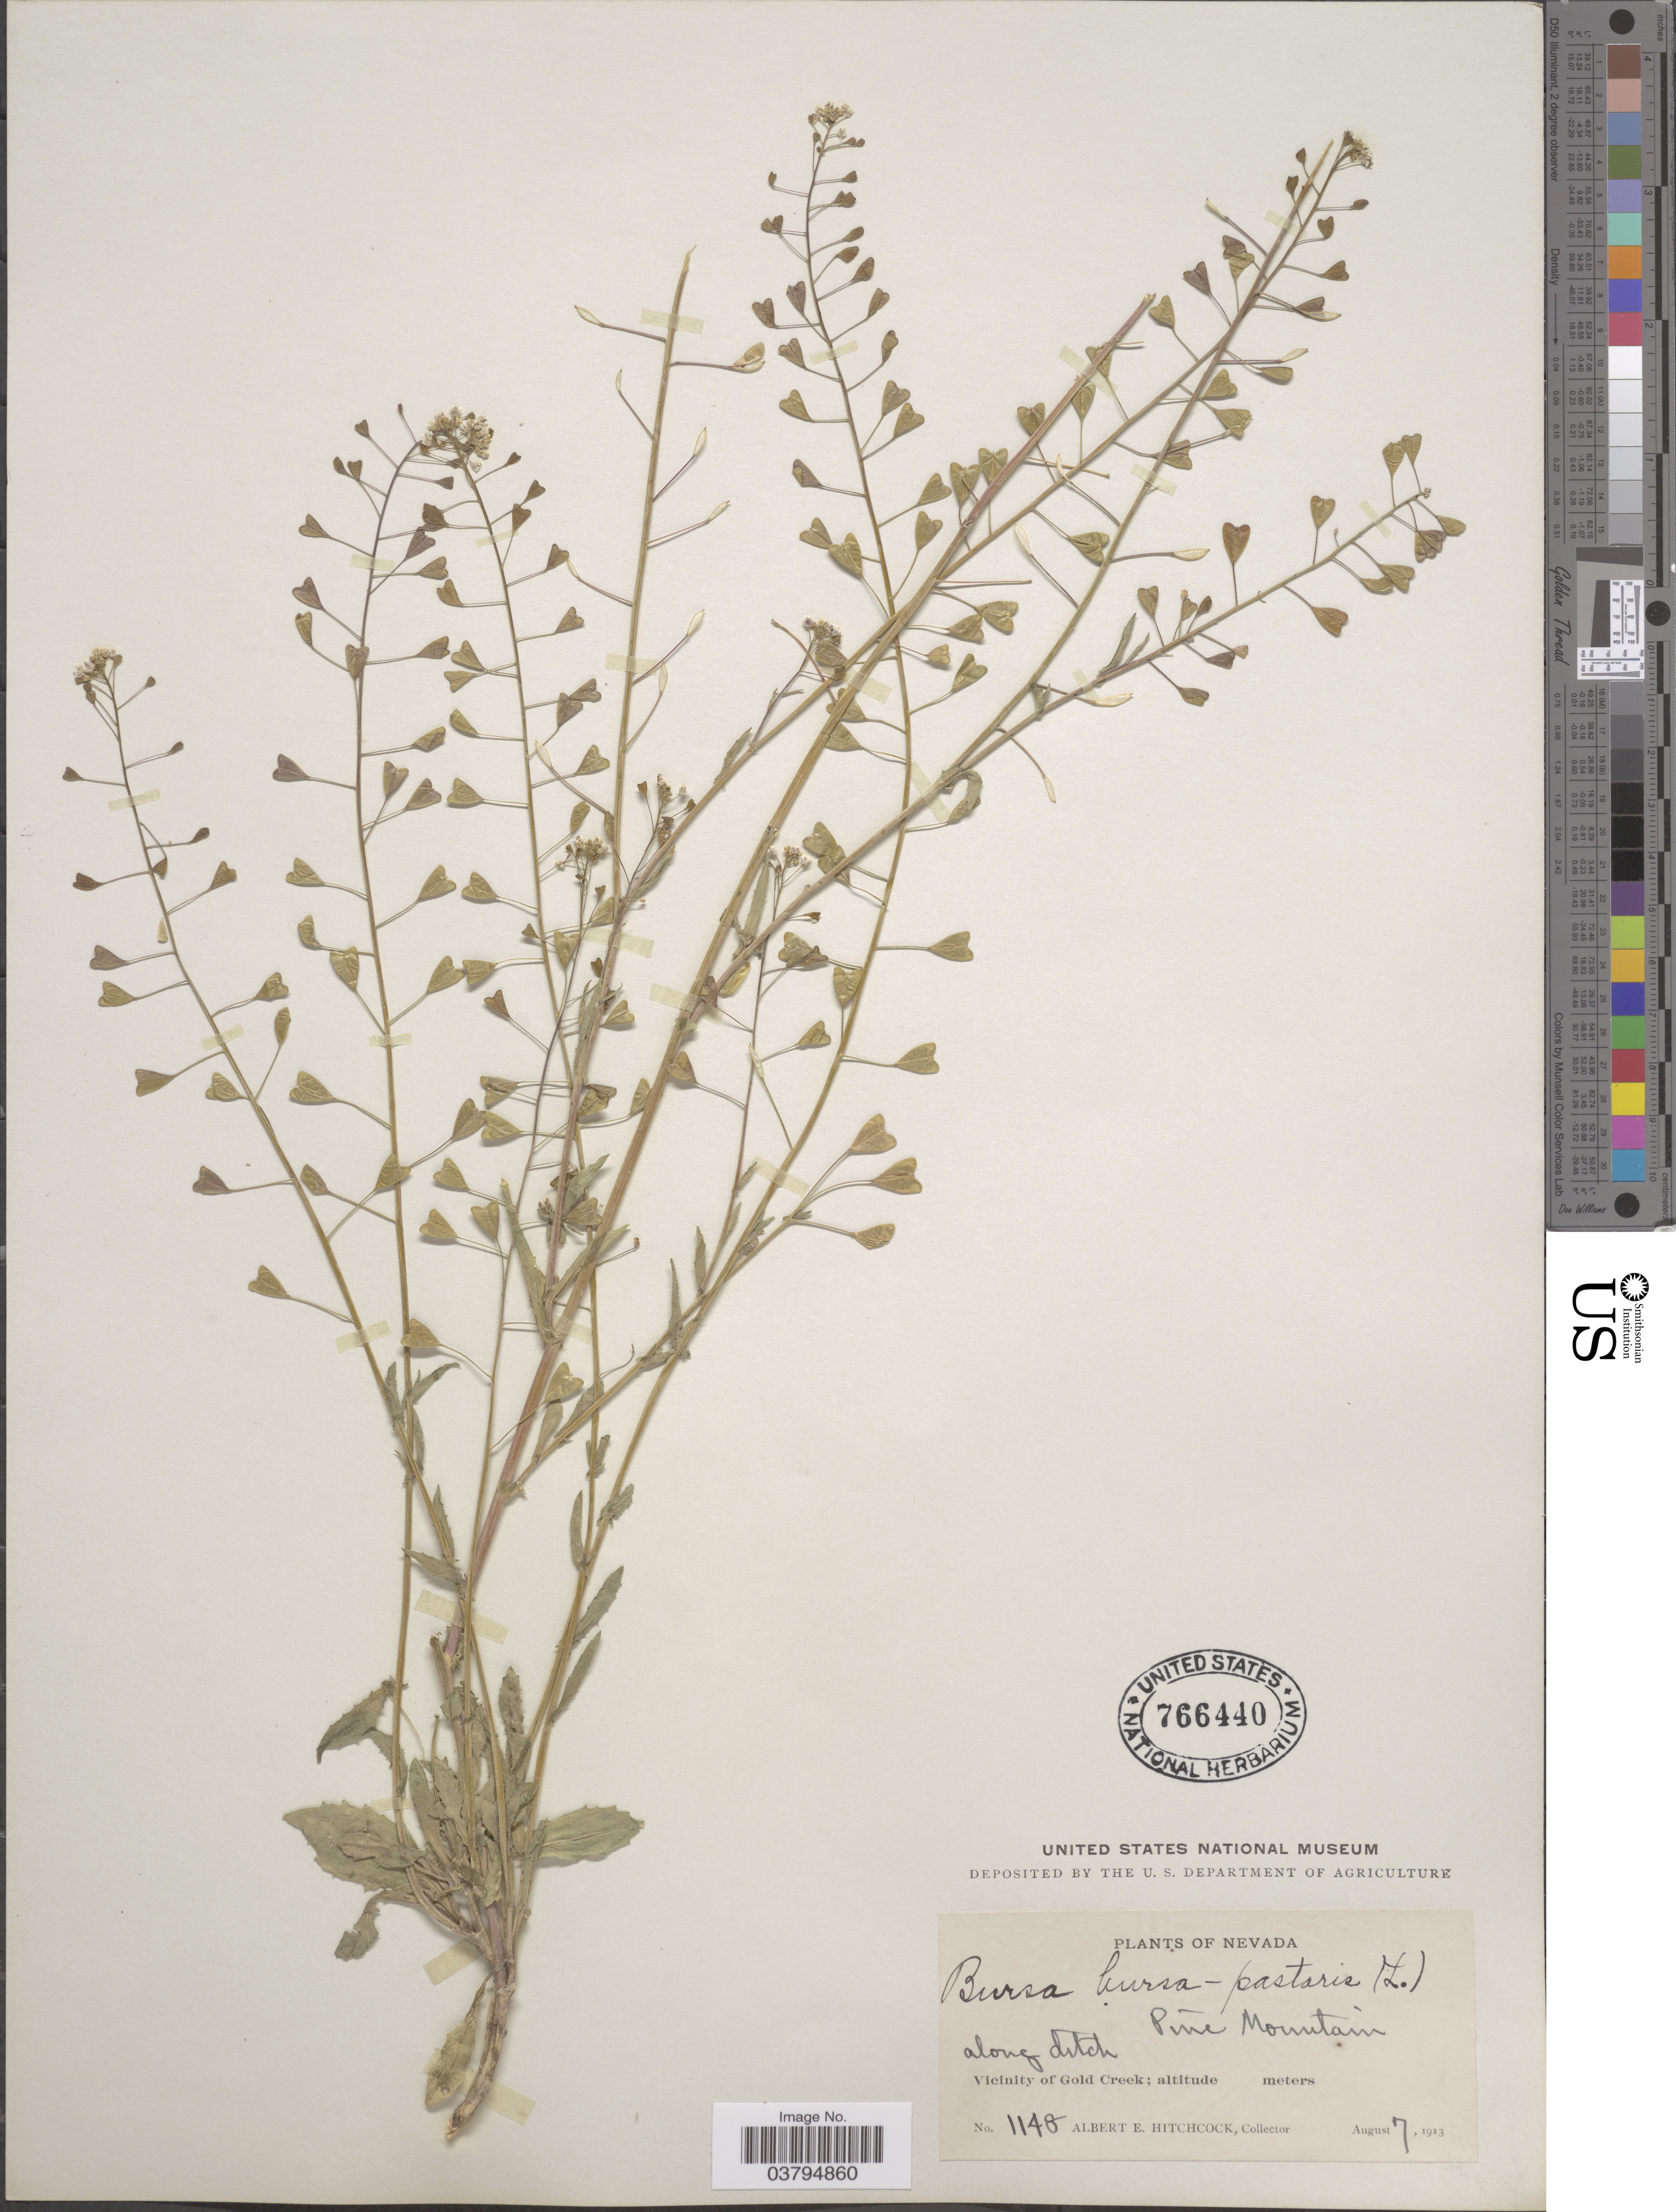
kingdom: Plantae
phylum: Tracheophyta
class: Magnoliopsida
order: Brassicales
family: Brassicaceae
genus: Capsella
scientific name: Capsella bursa-pastoris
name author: (L.) Medik.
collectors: A. Hitchcock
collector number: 1148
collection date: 1913-08-07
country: United States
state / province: Nevada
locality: Pine Mountain. Vicinity of Gold Creek.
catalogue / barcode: US 766440